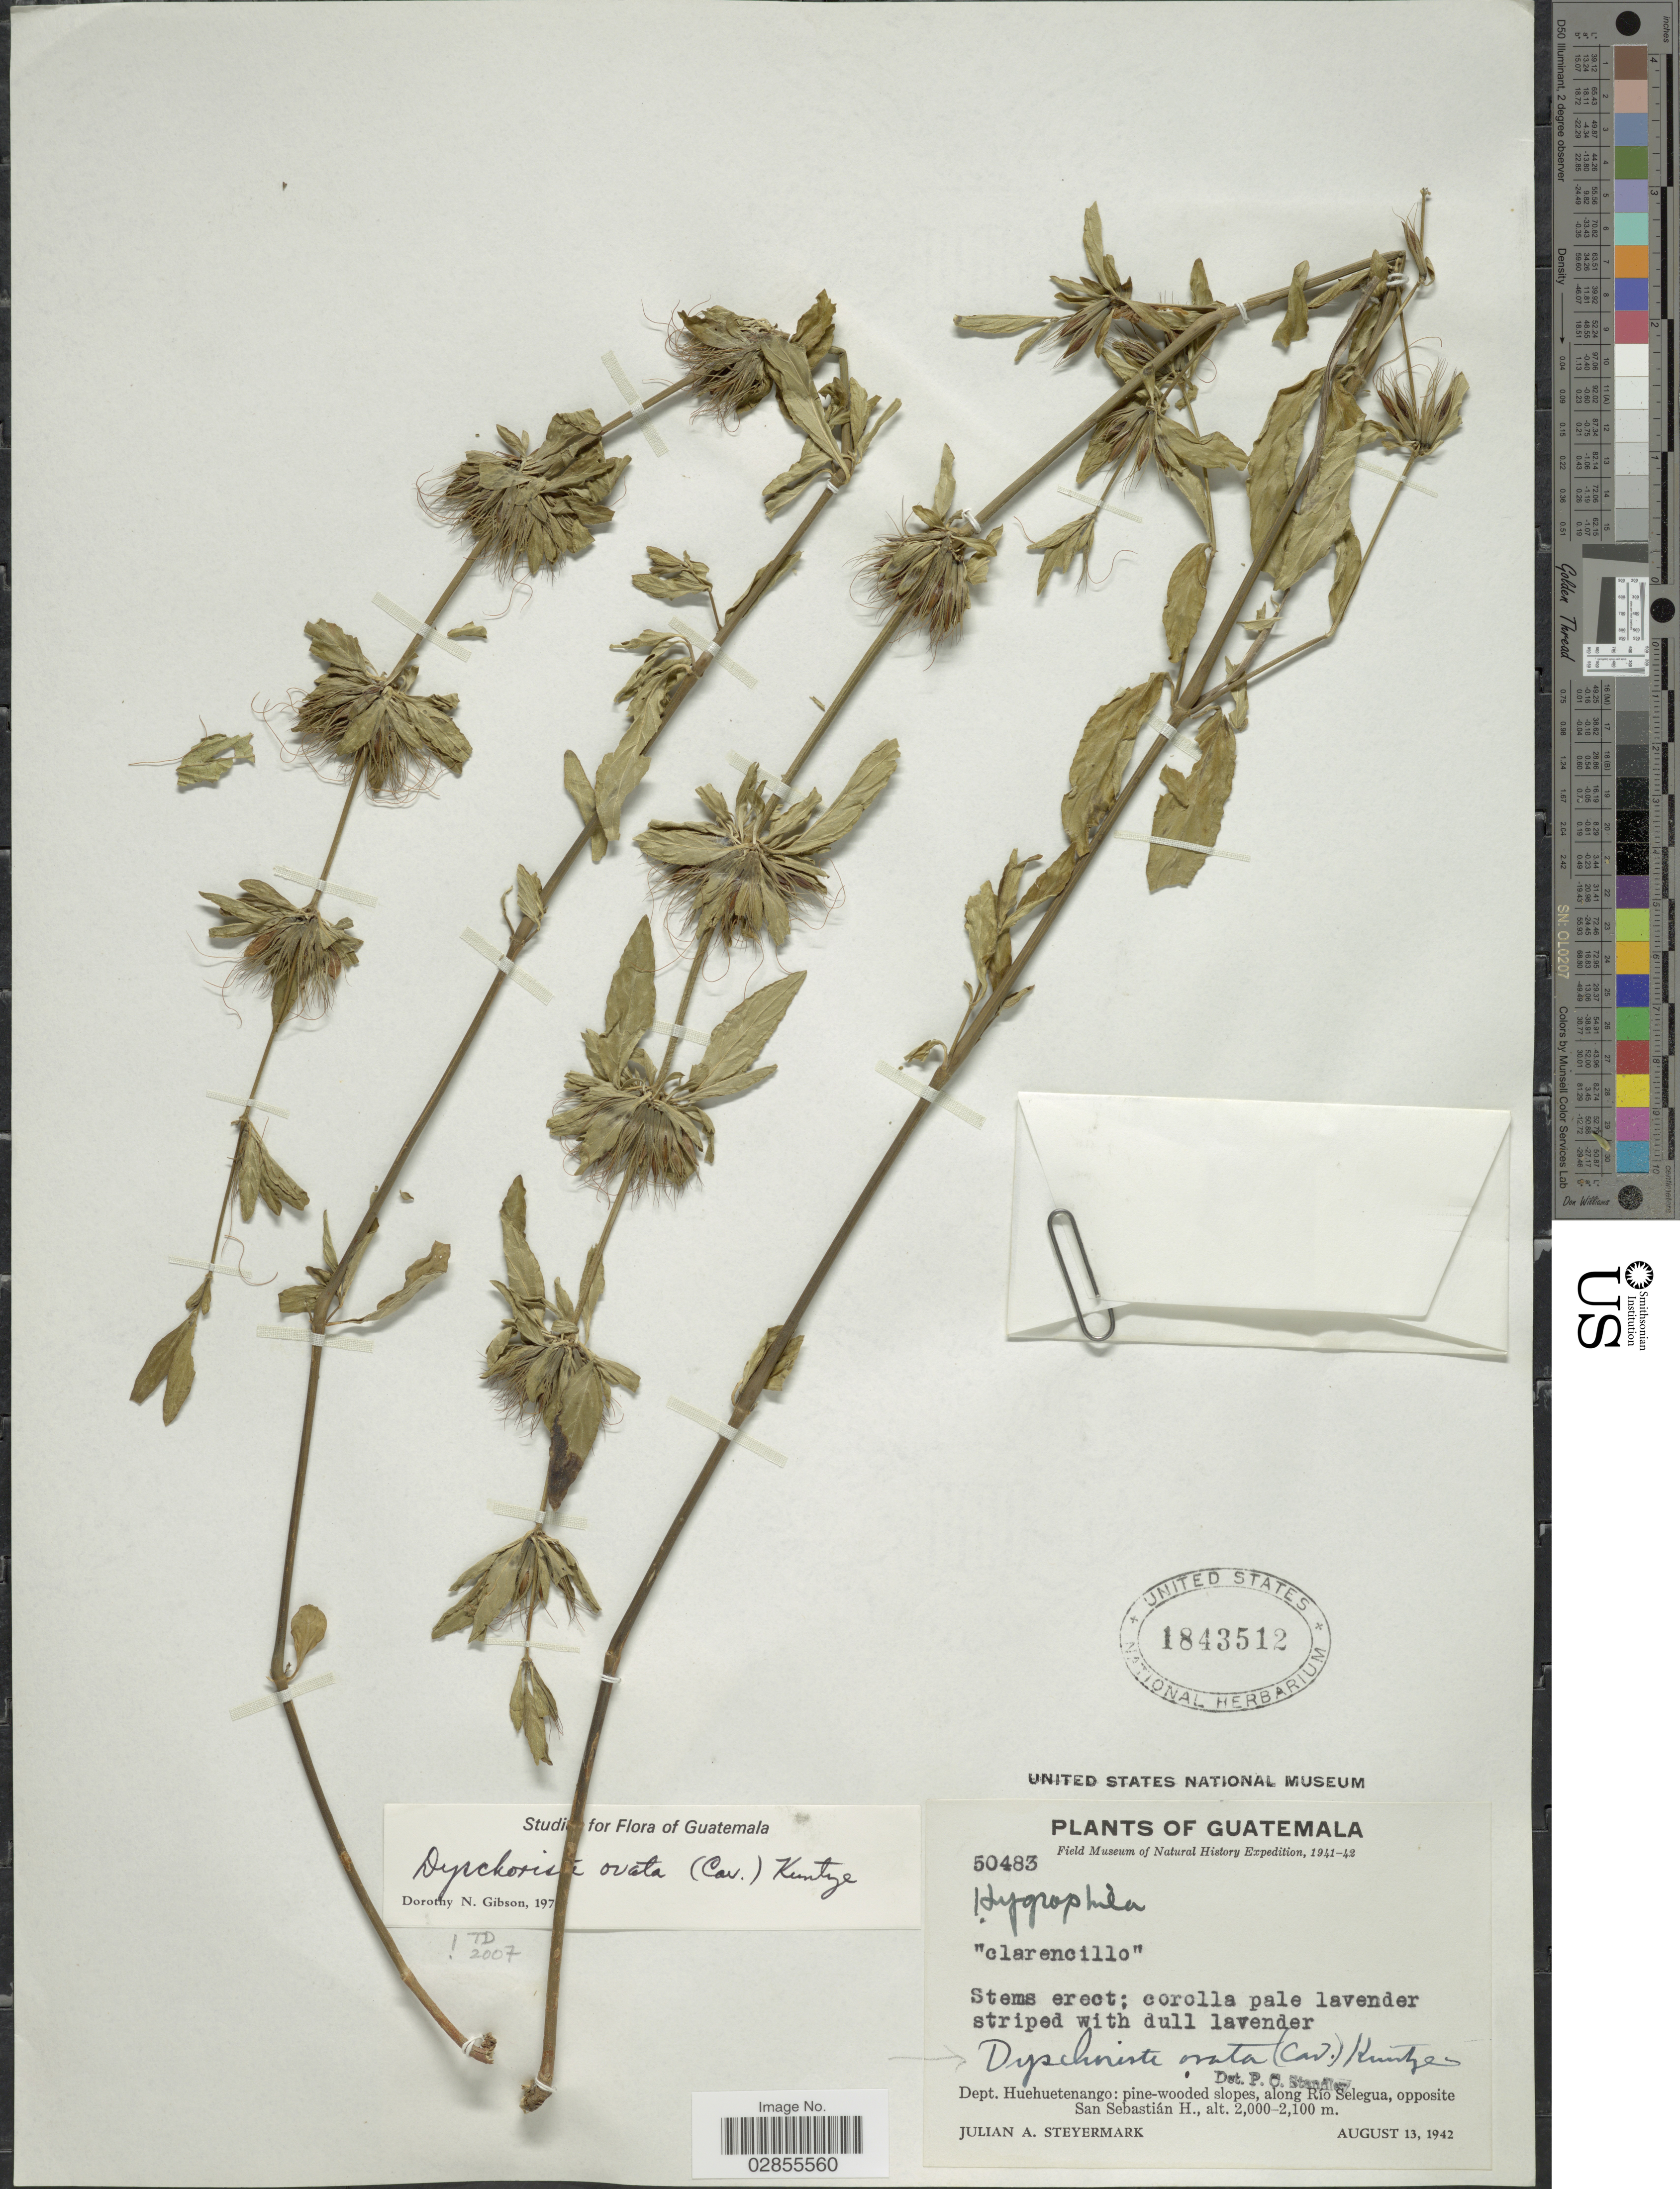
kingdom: Plantae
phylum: Tracheophyta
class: Magnoliopsida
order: Lamiales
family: Acanthaceae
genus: Dyschoriste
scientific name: Dyschoriste ovata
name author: (Cav.) Kuntze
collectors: J. Steyermark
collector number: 50483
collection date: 1942-08-13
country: Guatemala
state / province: Huehuetenango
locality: Dept. Huehuetenango: pine-wooded slopes, along Río Selegua, opposite San Sebastián H.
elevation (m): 2000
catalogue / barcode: US 1843512